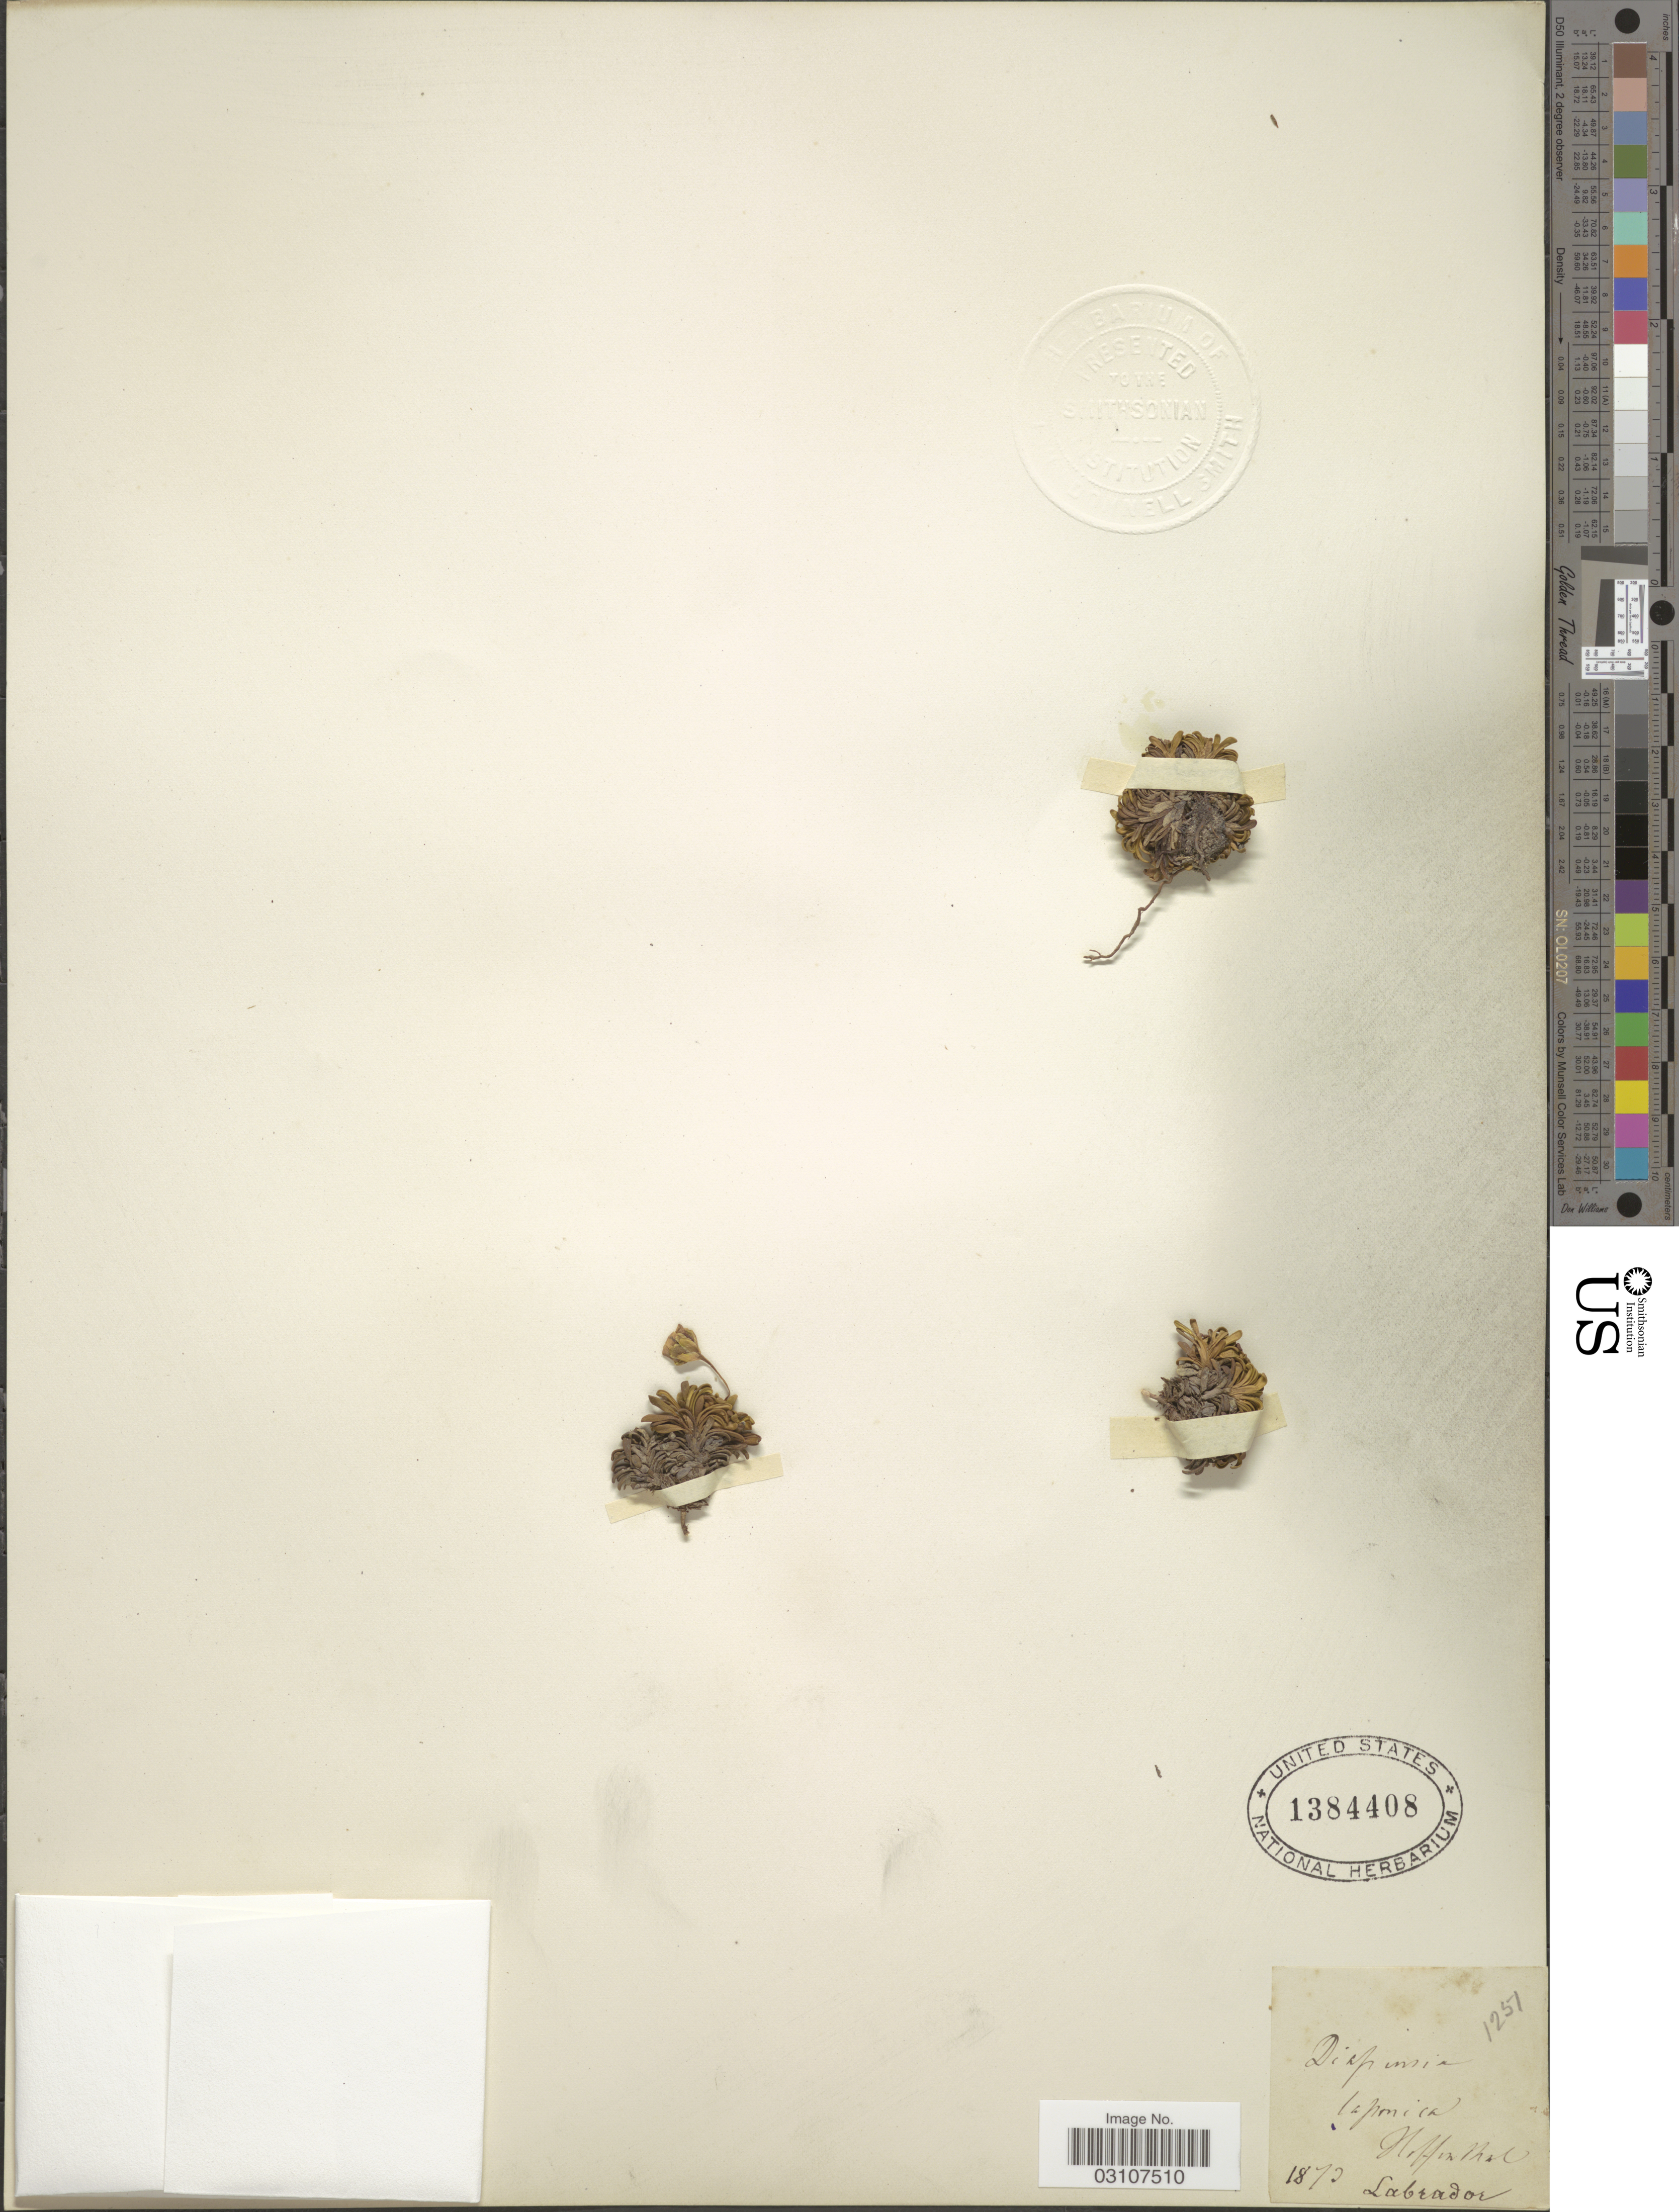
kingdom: Plantae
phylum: Tracheophyta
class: Magnoliopsida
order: Ericales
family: Diapensiaceae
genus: Diapensia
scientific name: Diapensia lapponica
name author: L.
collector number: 1251?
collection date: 1872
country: Canada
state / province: Newfoundland and Labrador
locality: Hoffenthal, Labrador.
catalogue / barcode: US 1384408